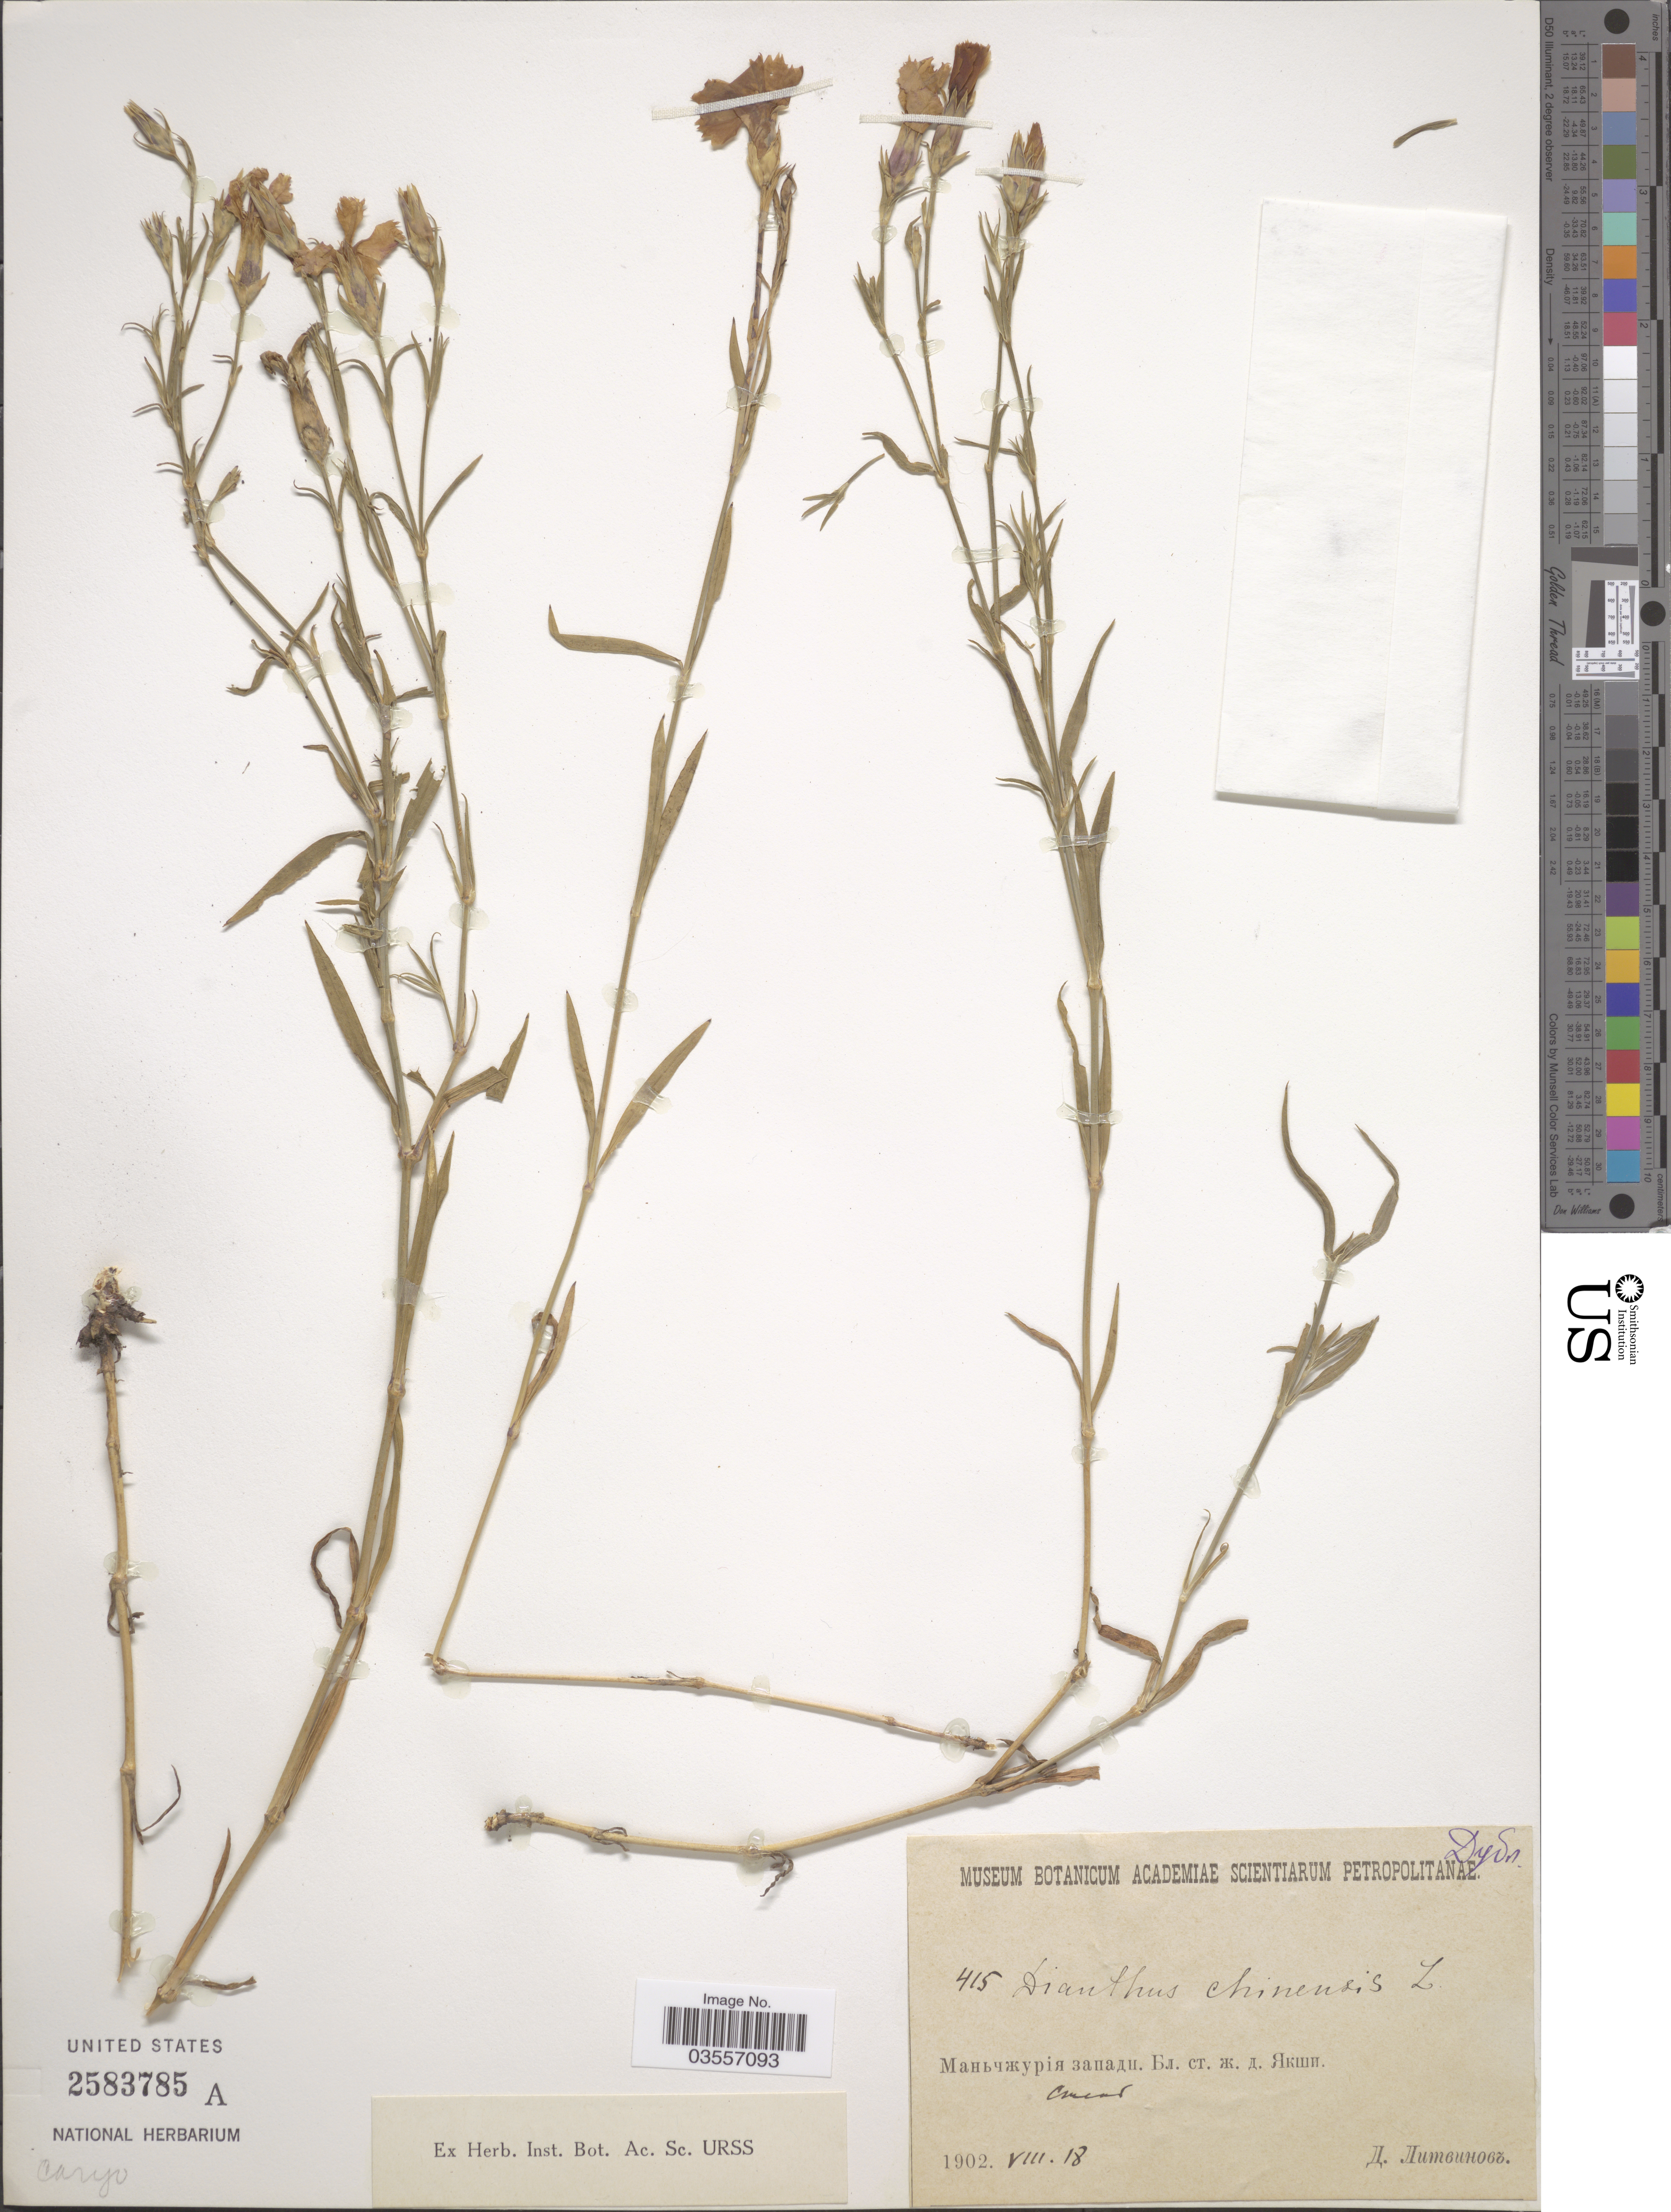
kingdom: Plantae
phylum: Tracheophyta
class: Magnoliopsida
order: Caryophyllales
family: Caryophyllaceae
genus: Dianthus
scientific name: Dianthus chinensis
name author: L.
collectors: D. Litvinov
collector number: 415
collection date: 1902-08-18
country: China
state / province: Nei Monggol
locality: Rail Road Station Yakshi.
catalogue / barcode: US 2583785A